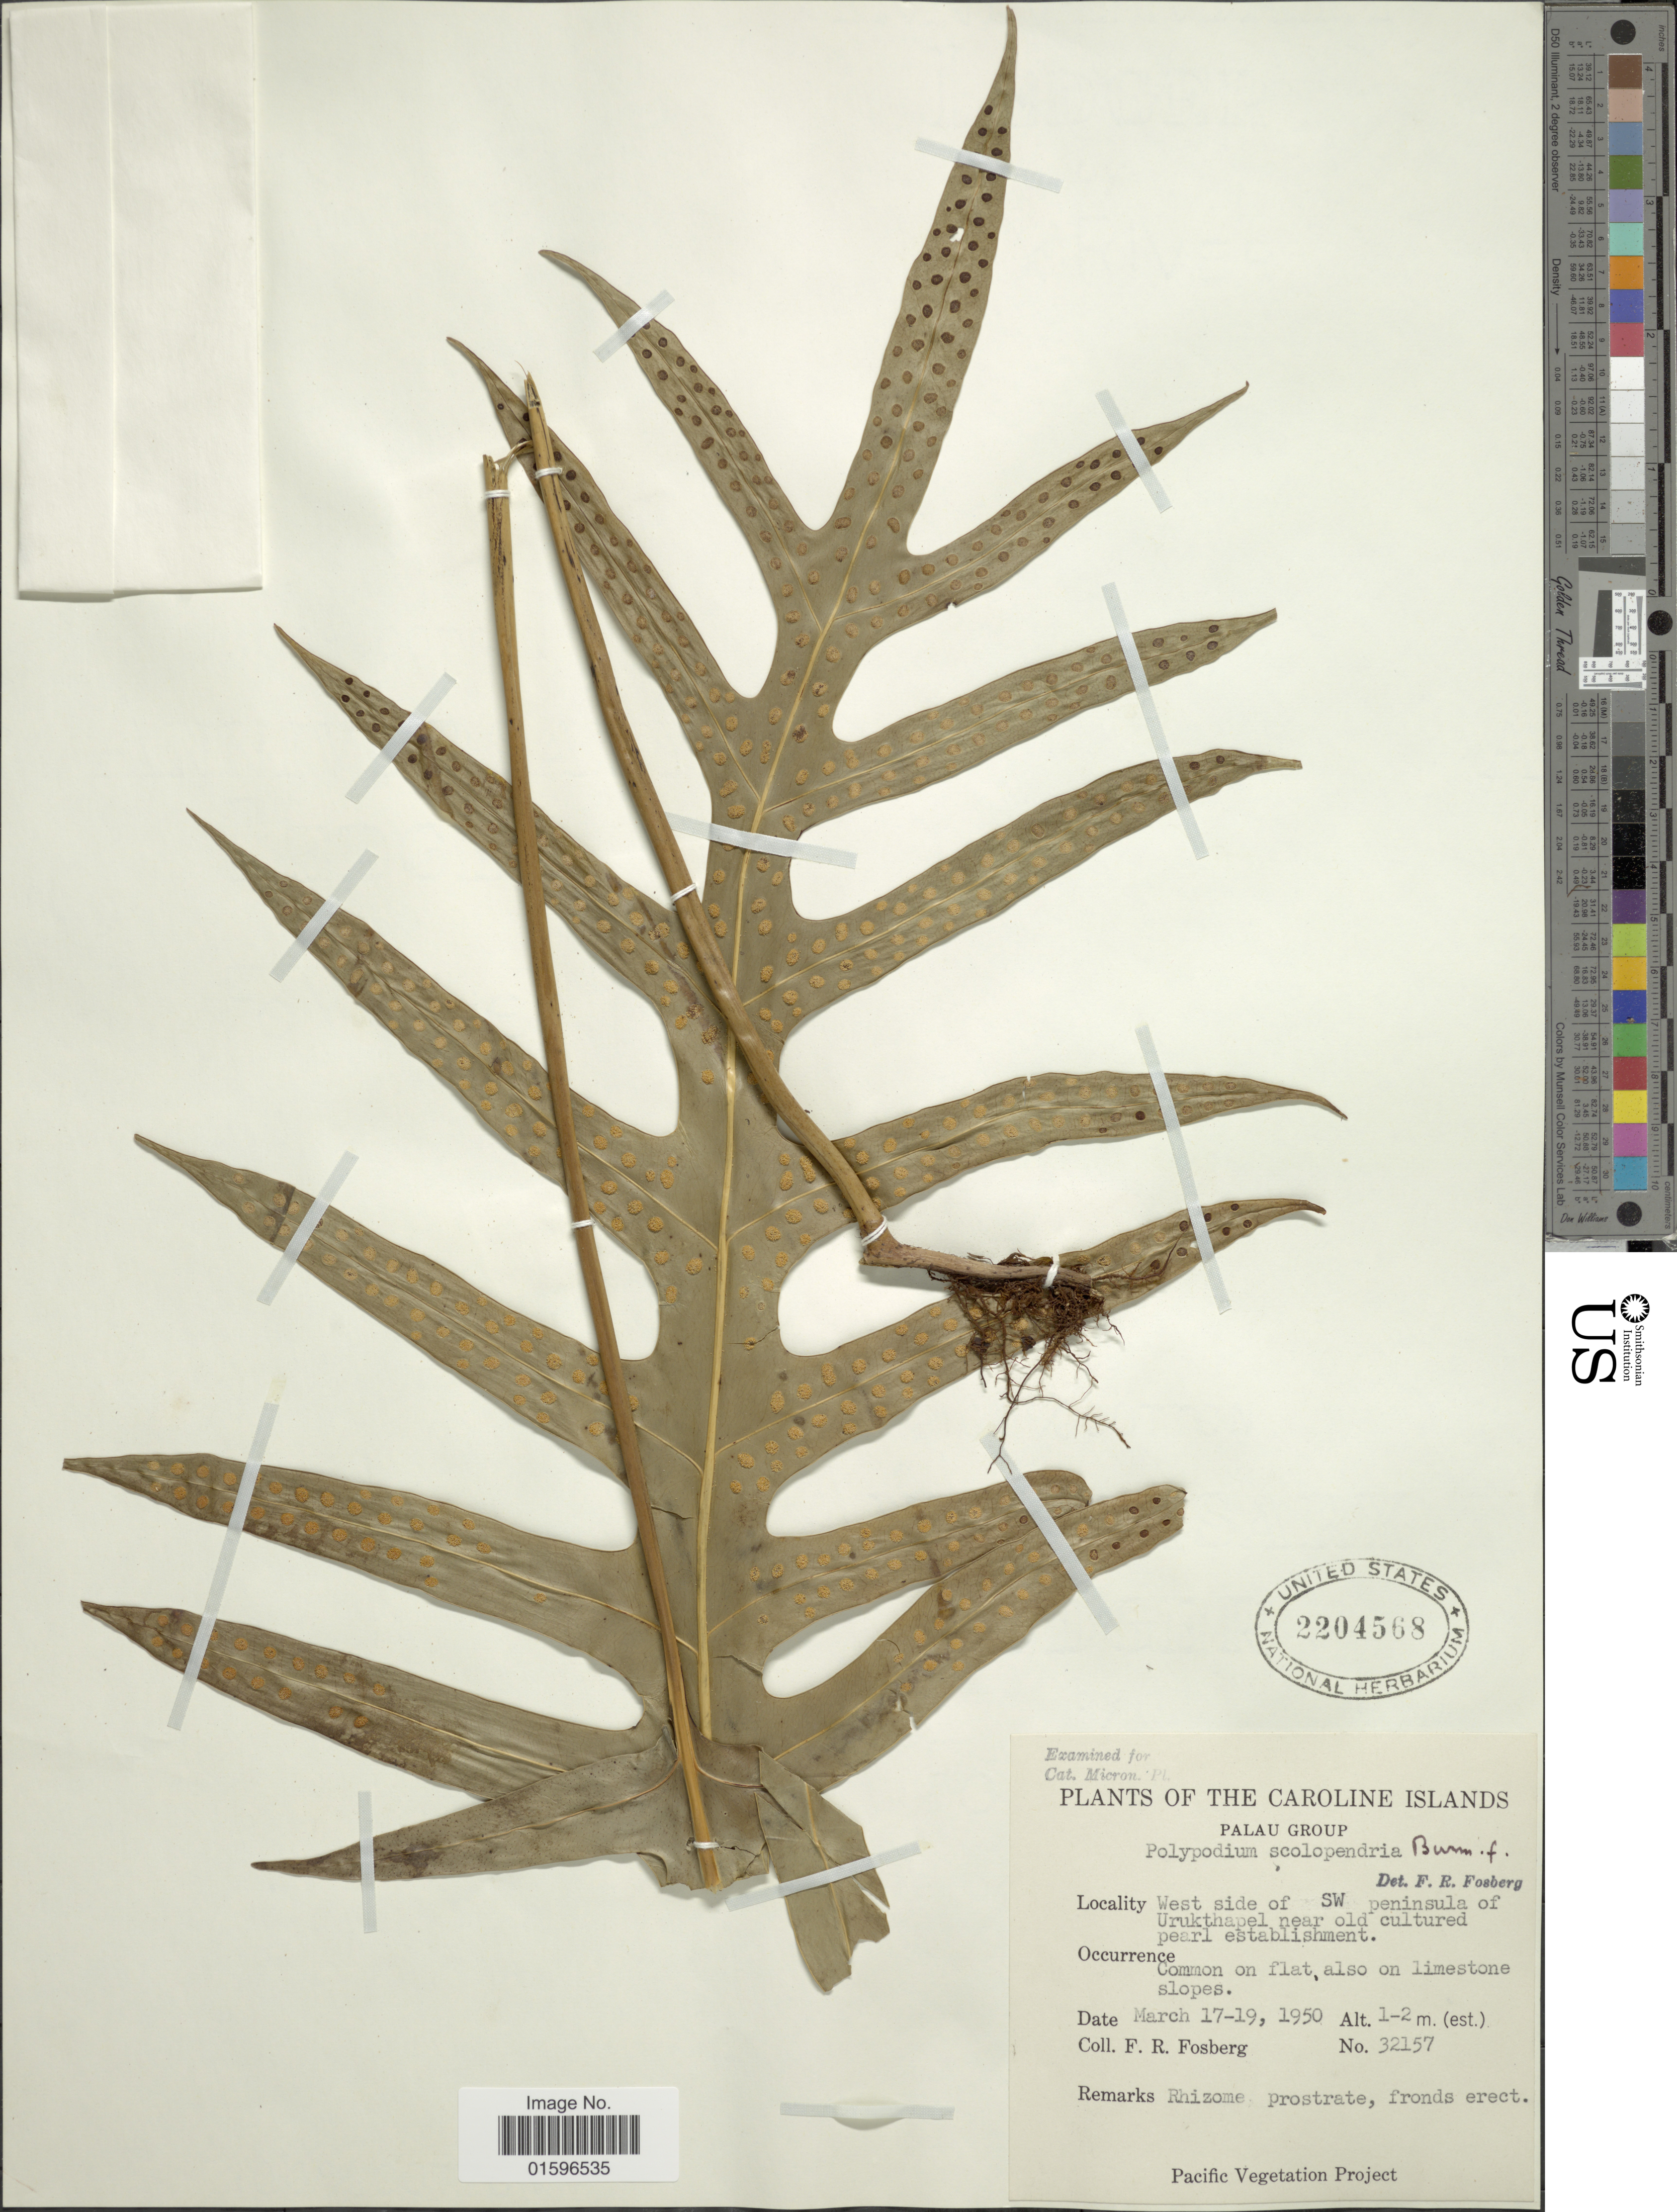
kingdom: Plantae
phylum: Tracheophyta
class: Polypodiopsida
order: Polypodiales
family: Polypodiaceae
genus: Polypodium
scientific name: Polypodium scolopendria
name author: Burm. f.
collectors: F. R. Fosberg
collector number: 32157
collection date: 1950-03-17/1950-03-19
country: Palau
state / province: Koror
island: Ngeruktabel [Urukthapel]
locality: West side of SW peninsula of Urukthapel near old cultured pearl establishment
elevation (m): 1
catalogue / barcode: US 2204568